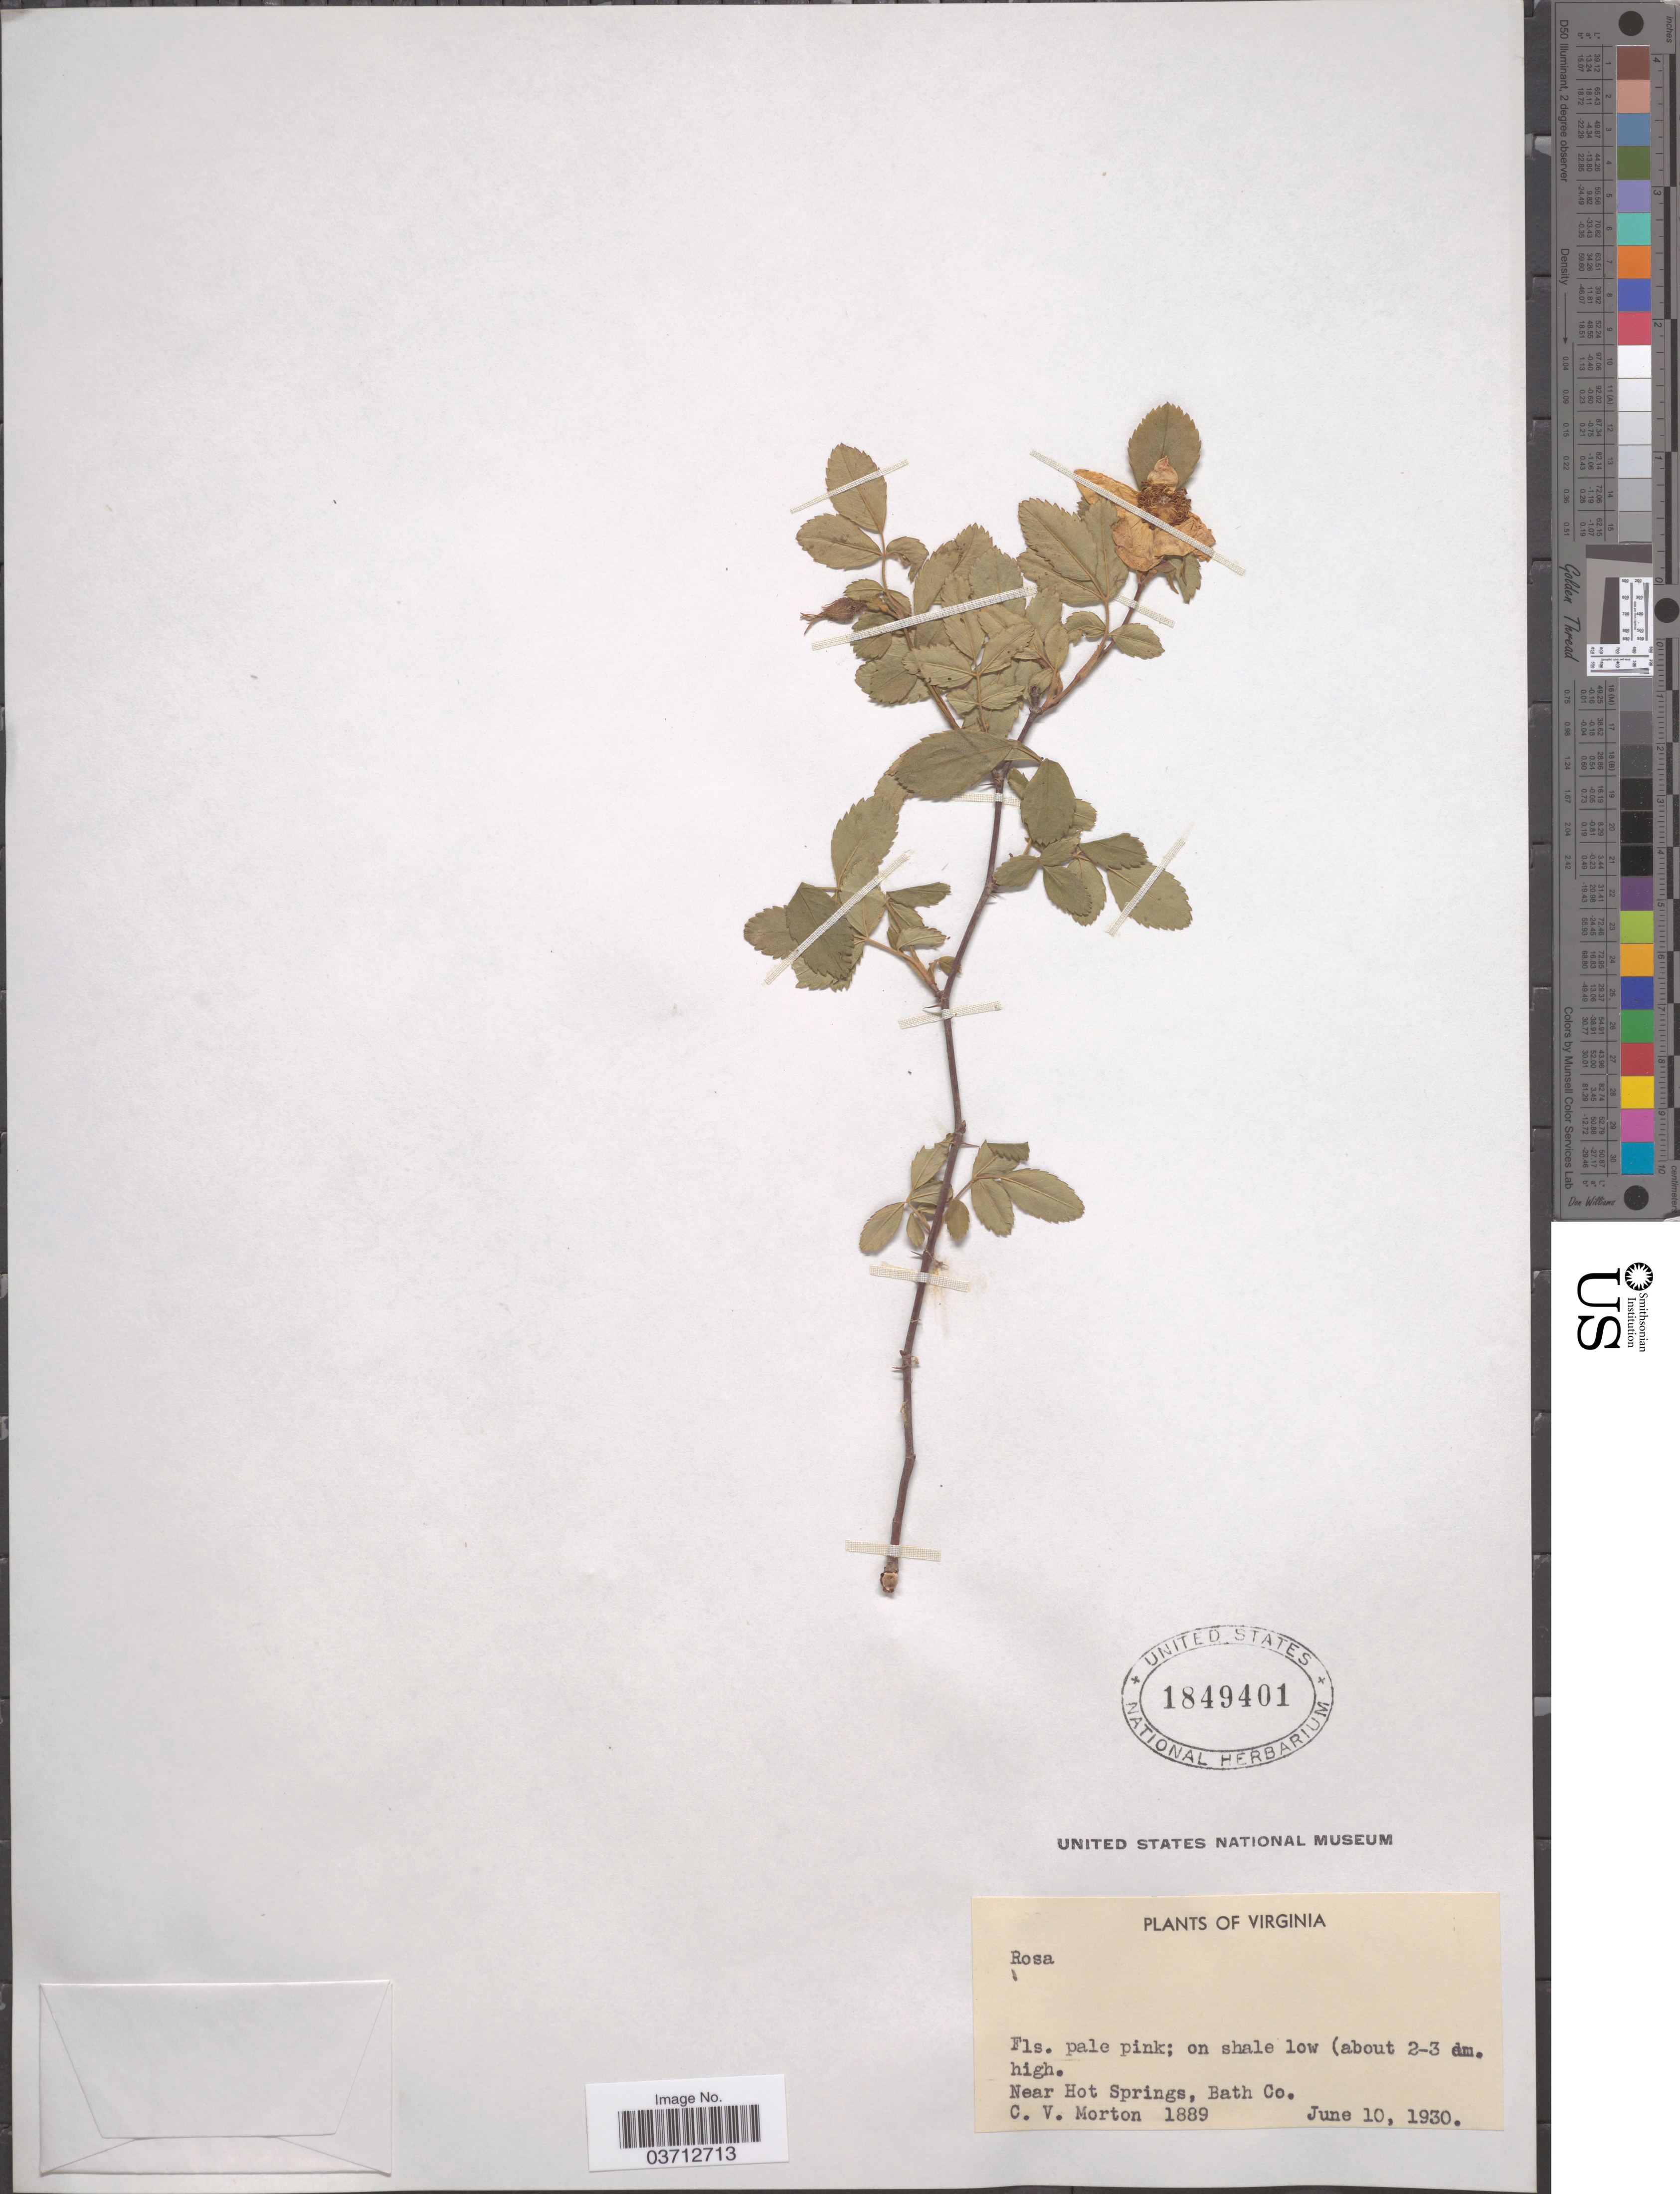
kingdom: Plantae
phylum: Tracheophyta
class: Magnoliopsida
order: Rosales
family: Rosaceae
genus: Rosa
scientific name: Rosa sp.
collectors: C. V. Morton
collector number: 1889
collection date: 1930-06-10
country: United States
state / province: Virginia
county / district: Bath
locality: Near Hot Springs, Bath Co.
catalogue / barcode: US 1849401